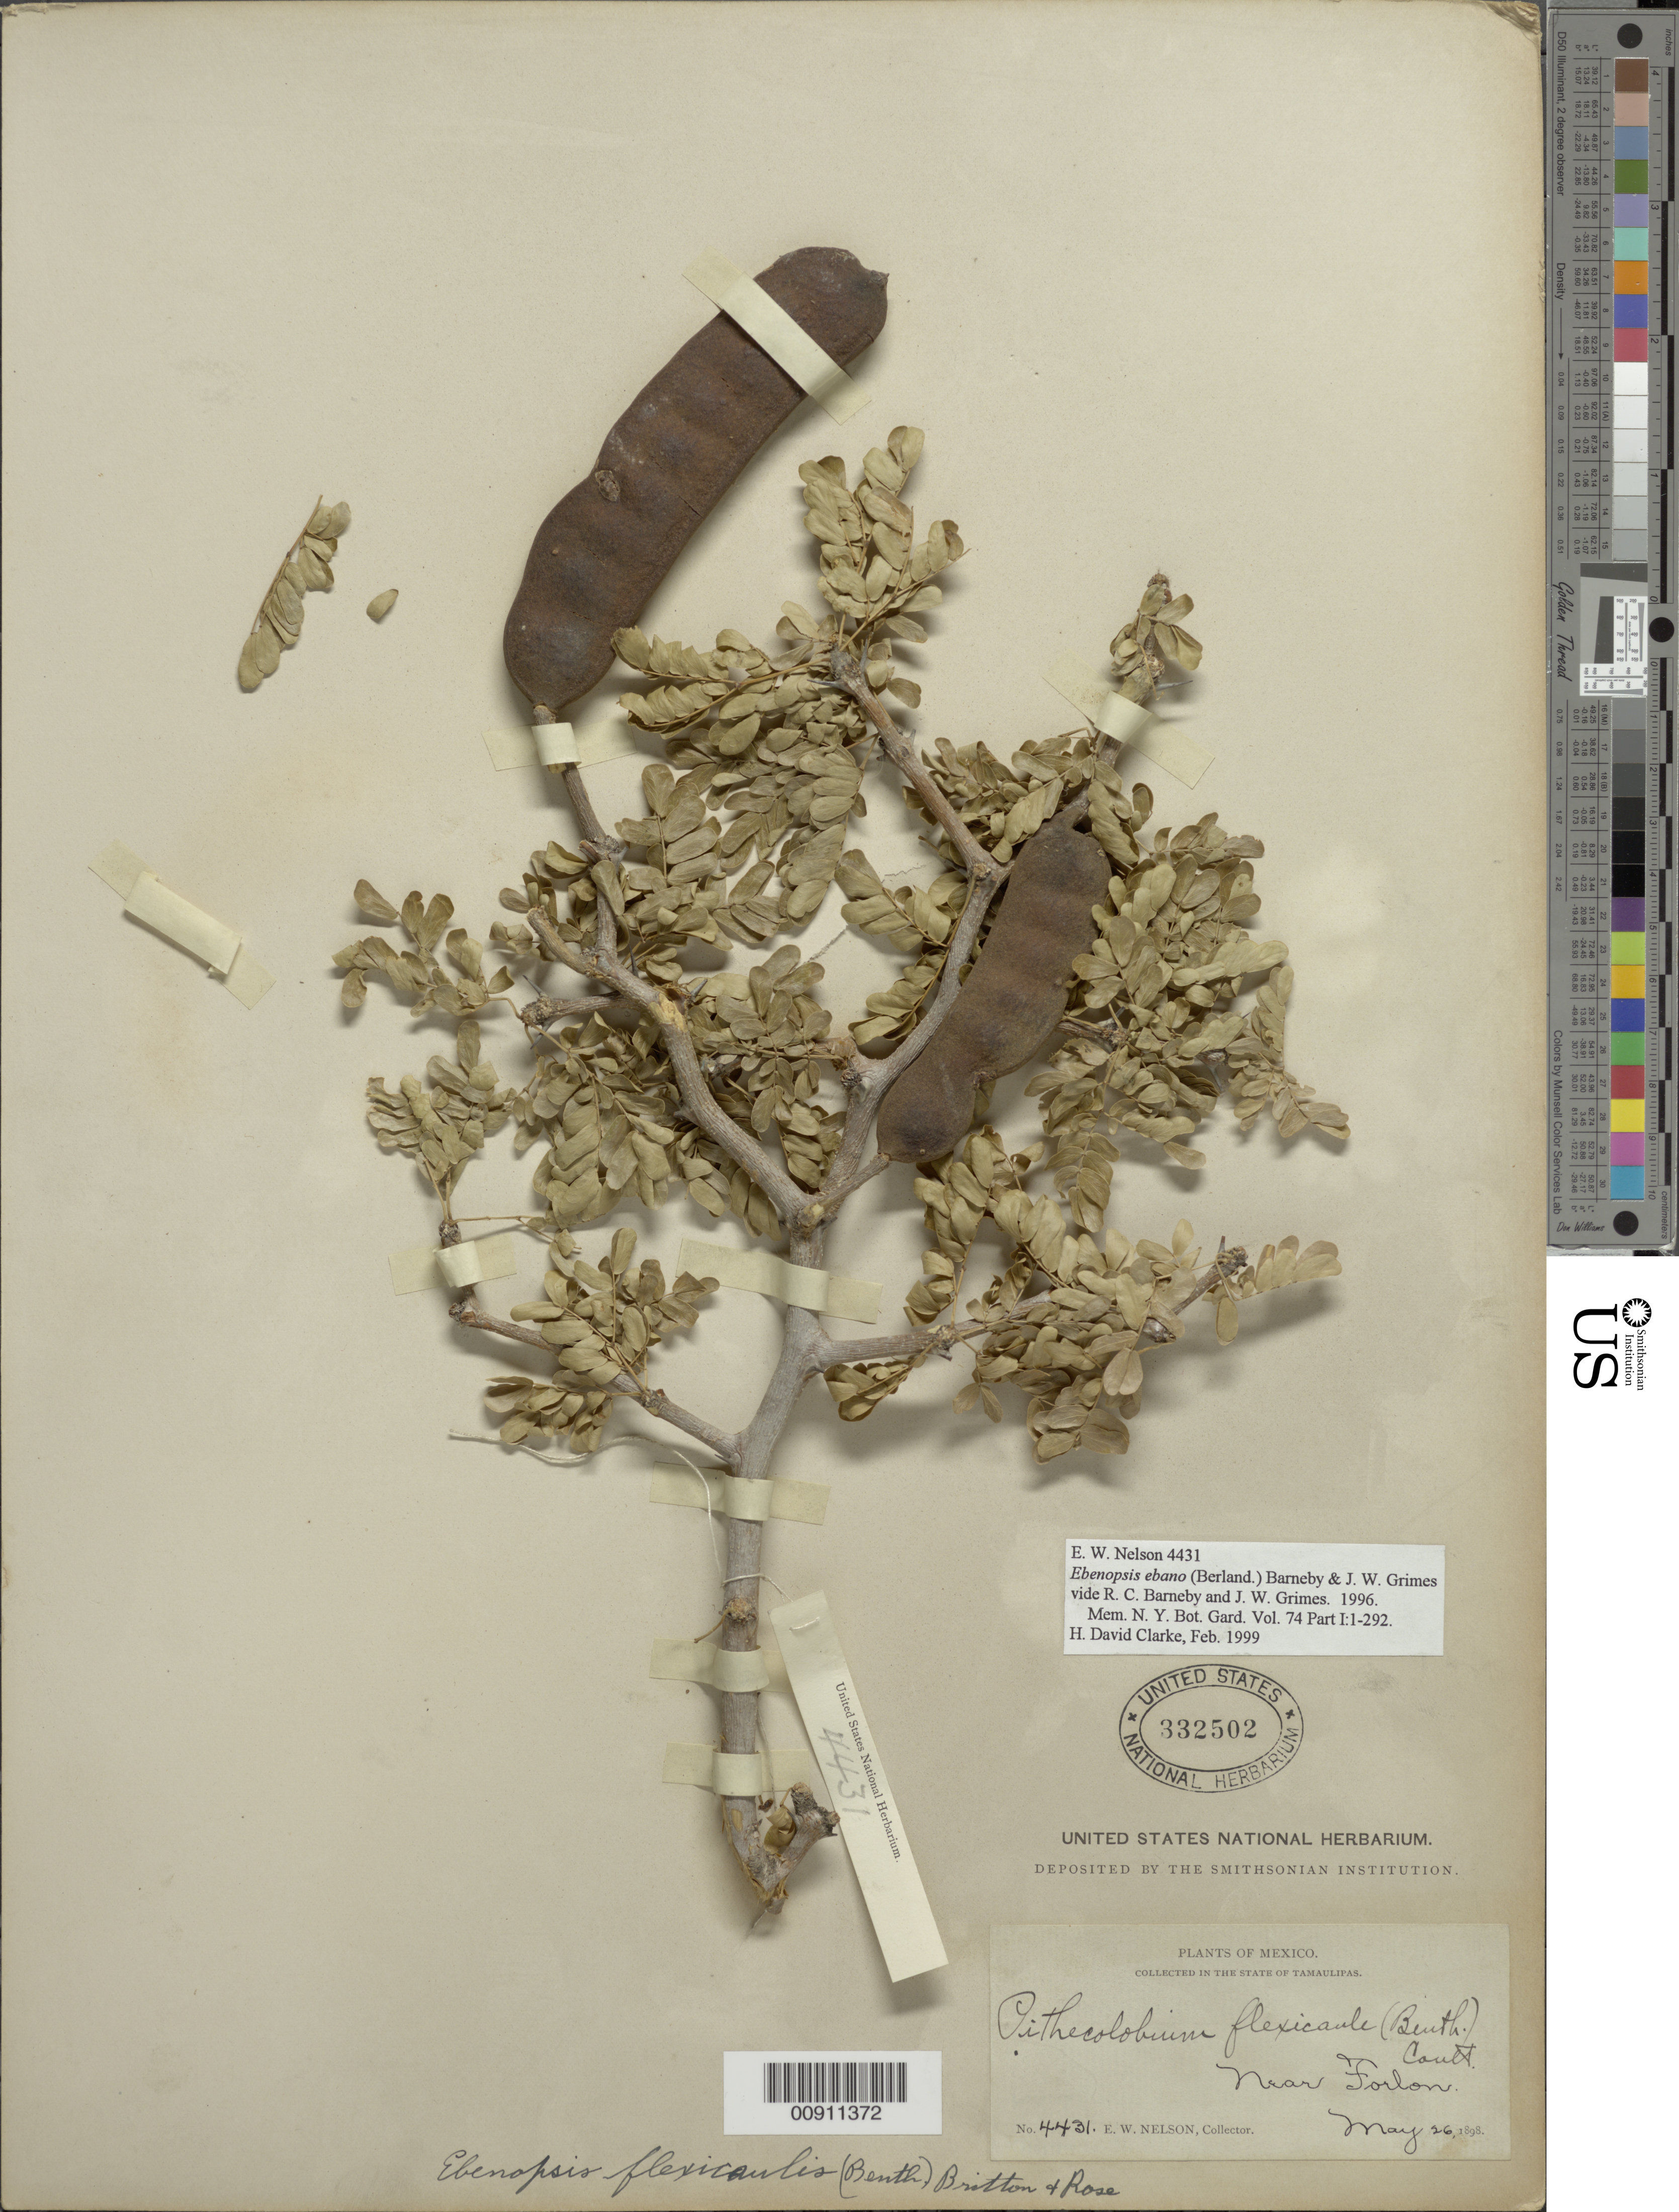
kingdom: Plantae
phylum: Tracheophyta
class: Magnoliopsida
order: Fabales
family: Fabaceae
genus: Ebenopsis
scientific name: Ebenopsis ebano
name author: (Berland.) Barneby & J.W. Grimes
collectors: E. W. Nelson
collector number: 4431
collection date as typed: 26 May 1898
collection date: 1898-05-26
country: Mexico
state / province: Tamaulipas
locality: Near Forlon, State of Tamaulipas.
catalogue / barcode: US 332502